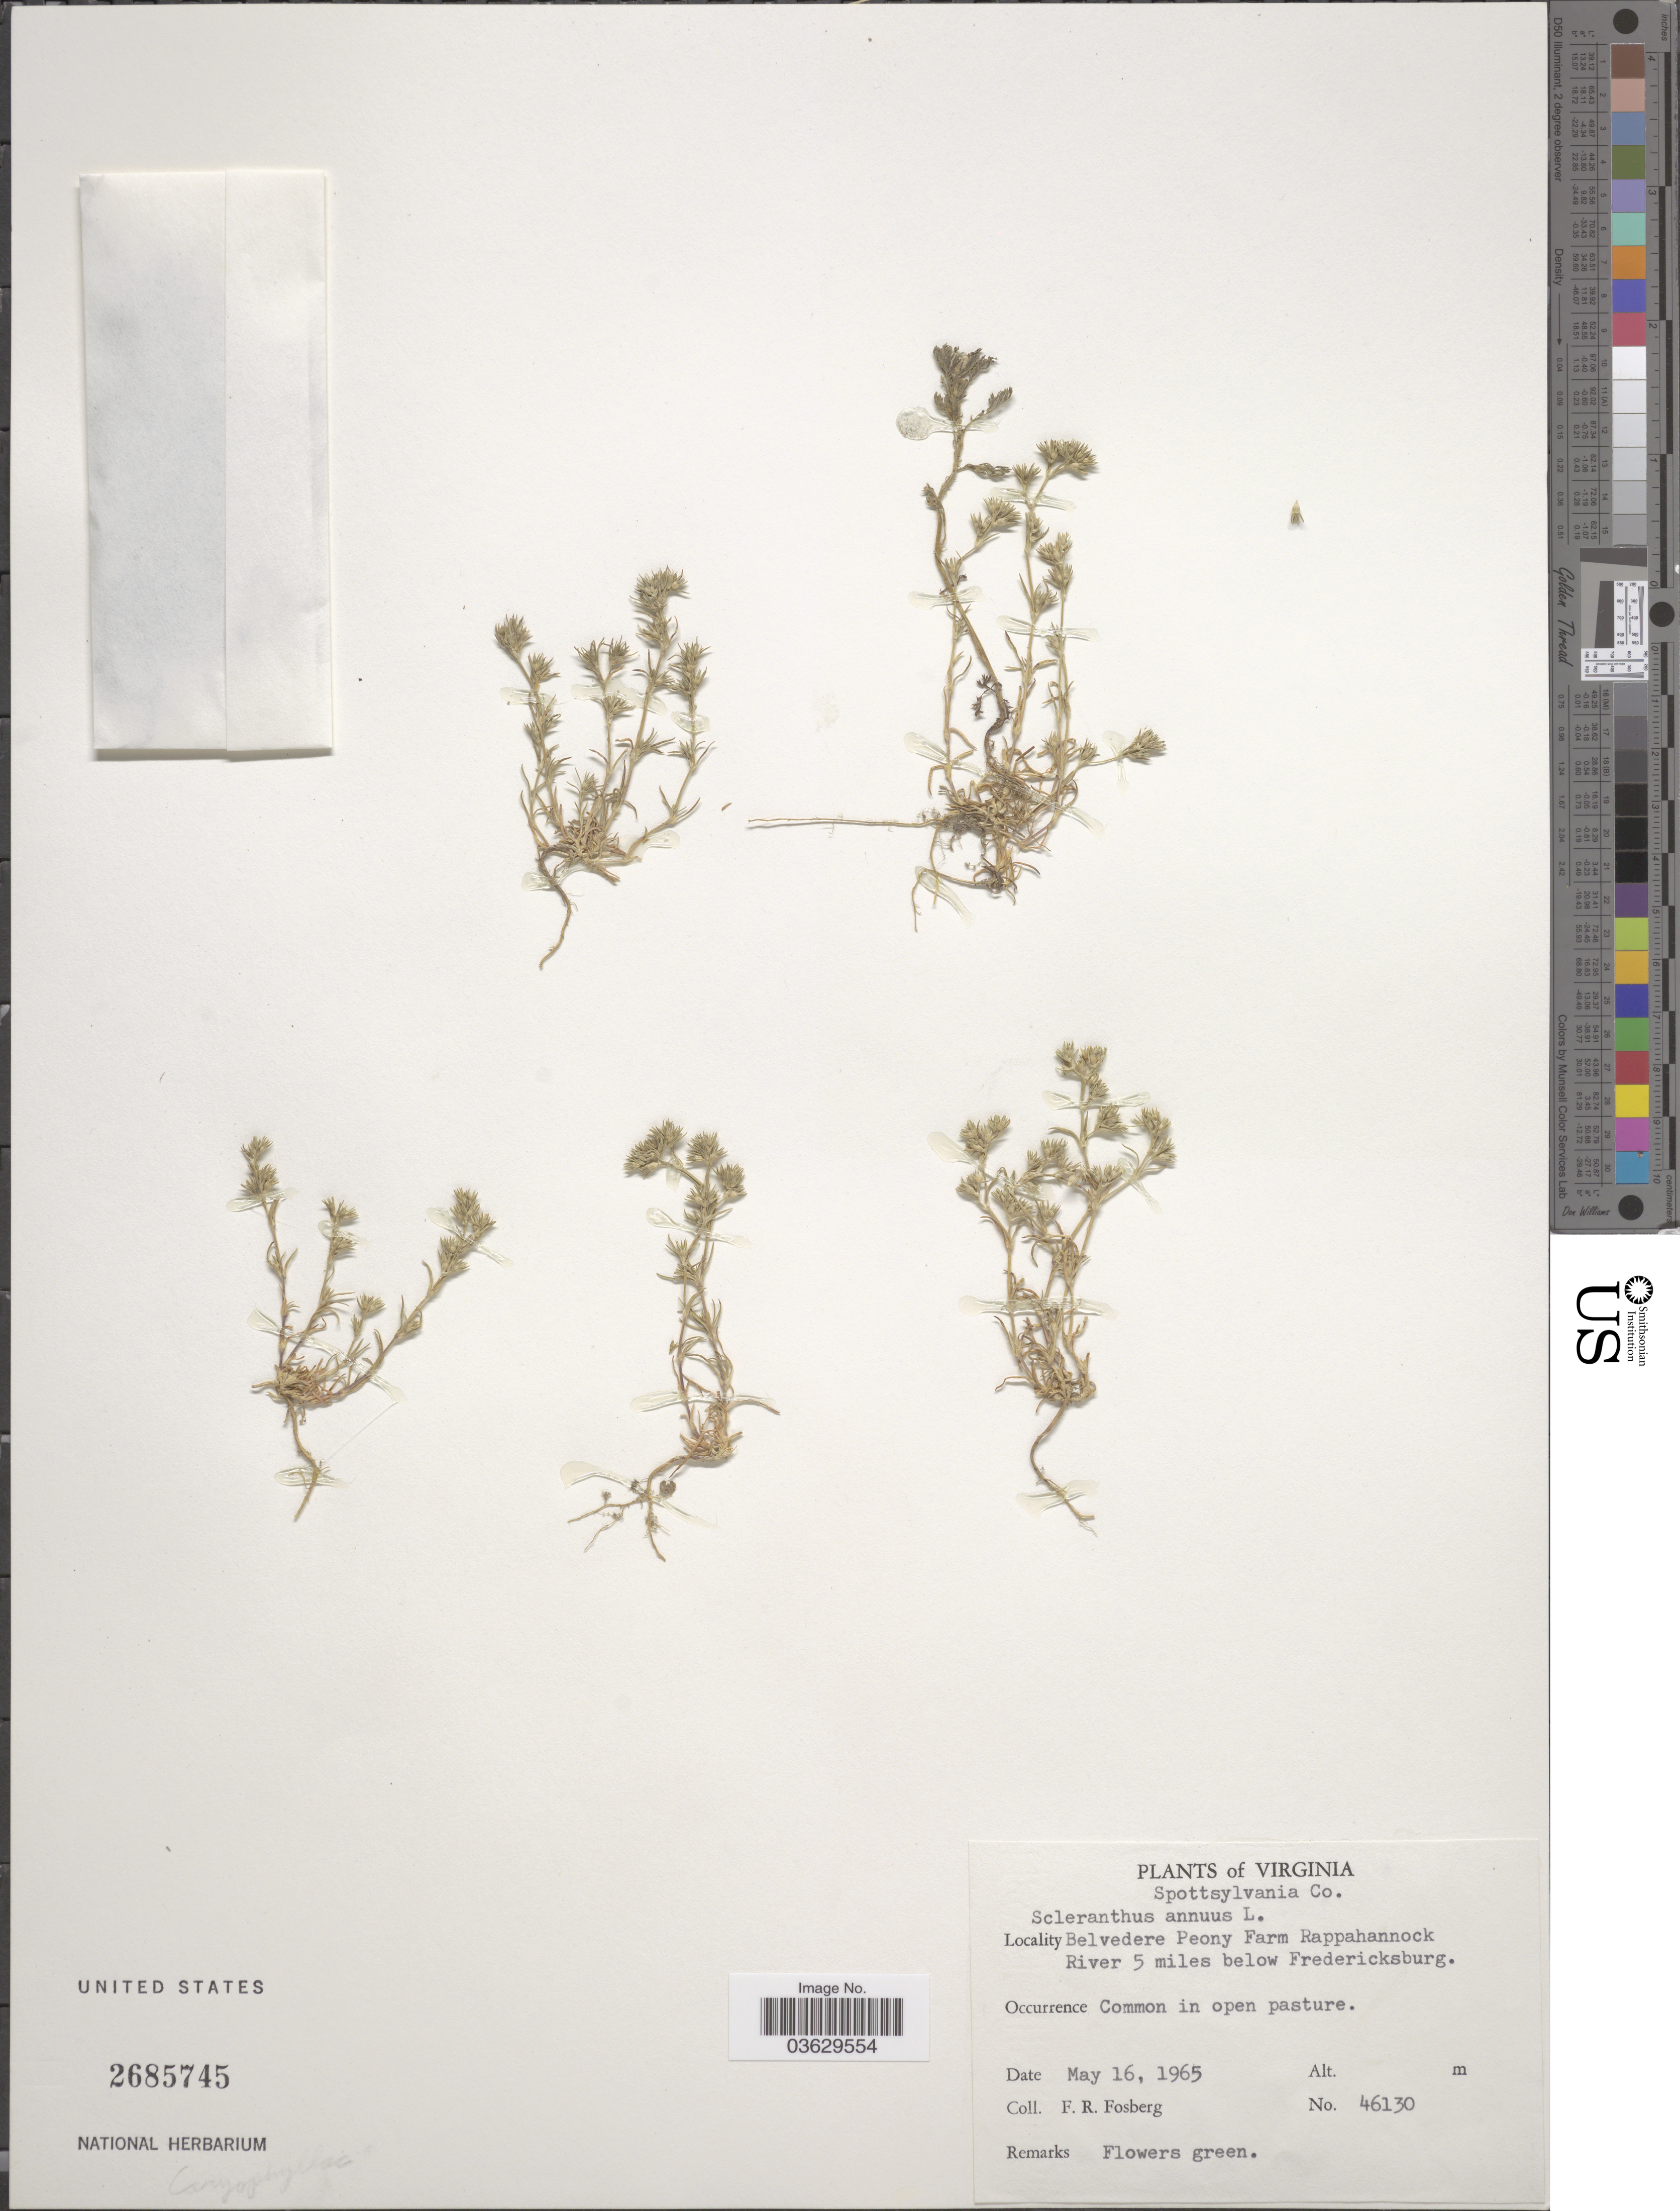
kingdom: Plantae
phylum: Tracheophyta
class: Magnoliopsida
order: Caryophyllales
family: Caryophyllaceae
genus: Scleranthus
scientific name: Scleranthus annuus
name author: L.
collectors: F. R. Fosberg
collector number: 46130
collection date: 1965-05-16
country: United States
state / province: Virginia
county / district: Spotsylvania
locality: Spottsylvania Co. Belvedere Peony Farm Rappahannock River 5 miles below Fredericksburg.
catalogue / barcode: US 2685745